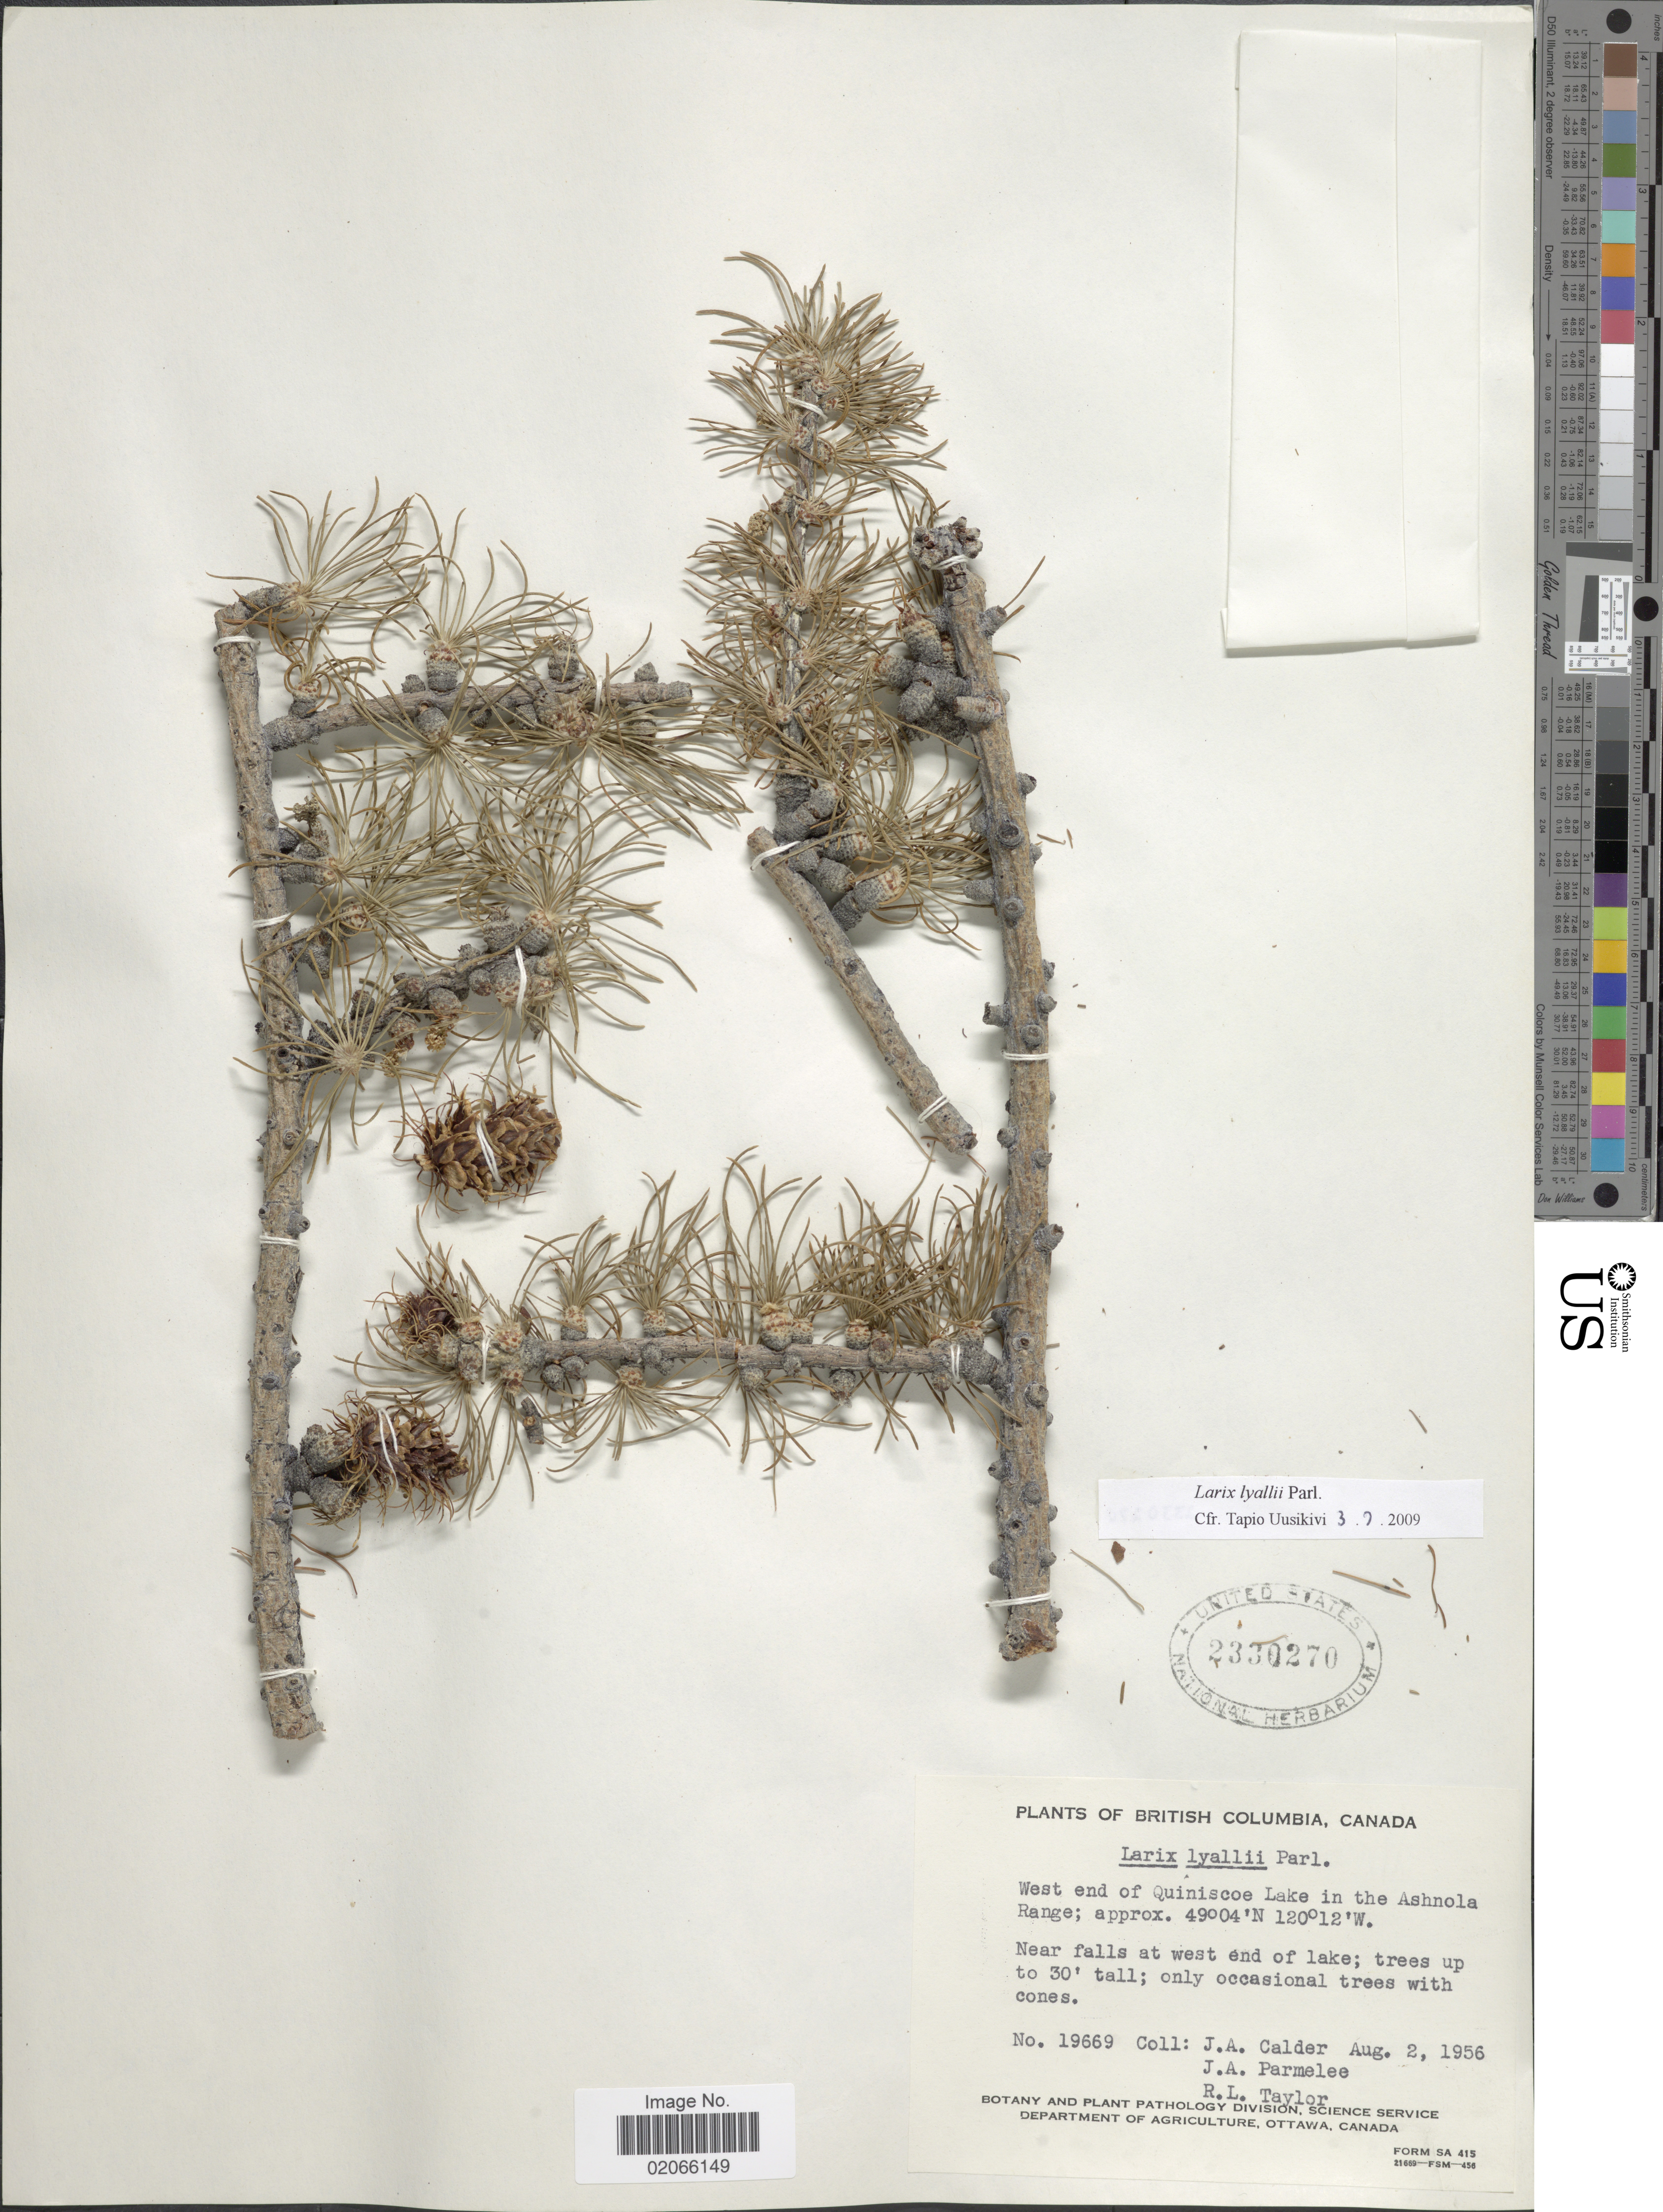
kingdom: Plantae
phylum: Tracheophyta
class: Pinopsida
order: Pinales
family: Pinaceae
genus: Larix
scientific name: Larix lyallii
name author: Parl.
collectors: J. A. Calder, J. A. Parmelee & R. Taylor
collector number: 19669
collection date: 1956-08-02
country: Canada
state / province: British Columbia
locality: British Columbia, Canada. West end of Quiniscoe Lake in the Ashnola Range.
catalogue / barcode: US 2330270